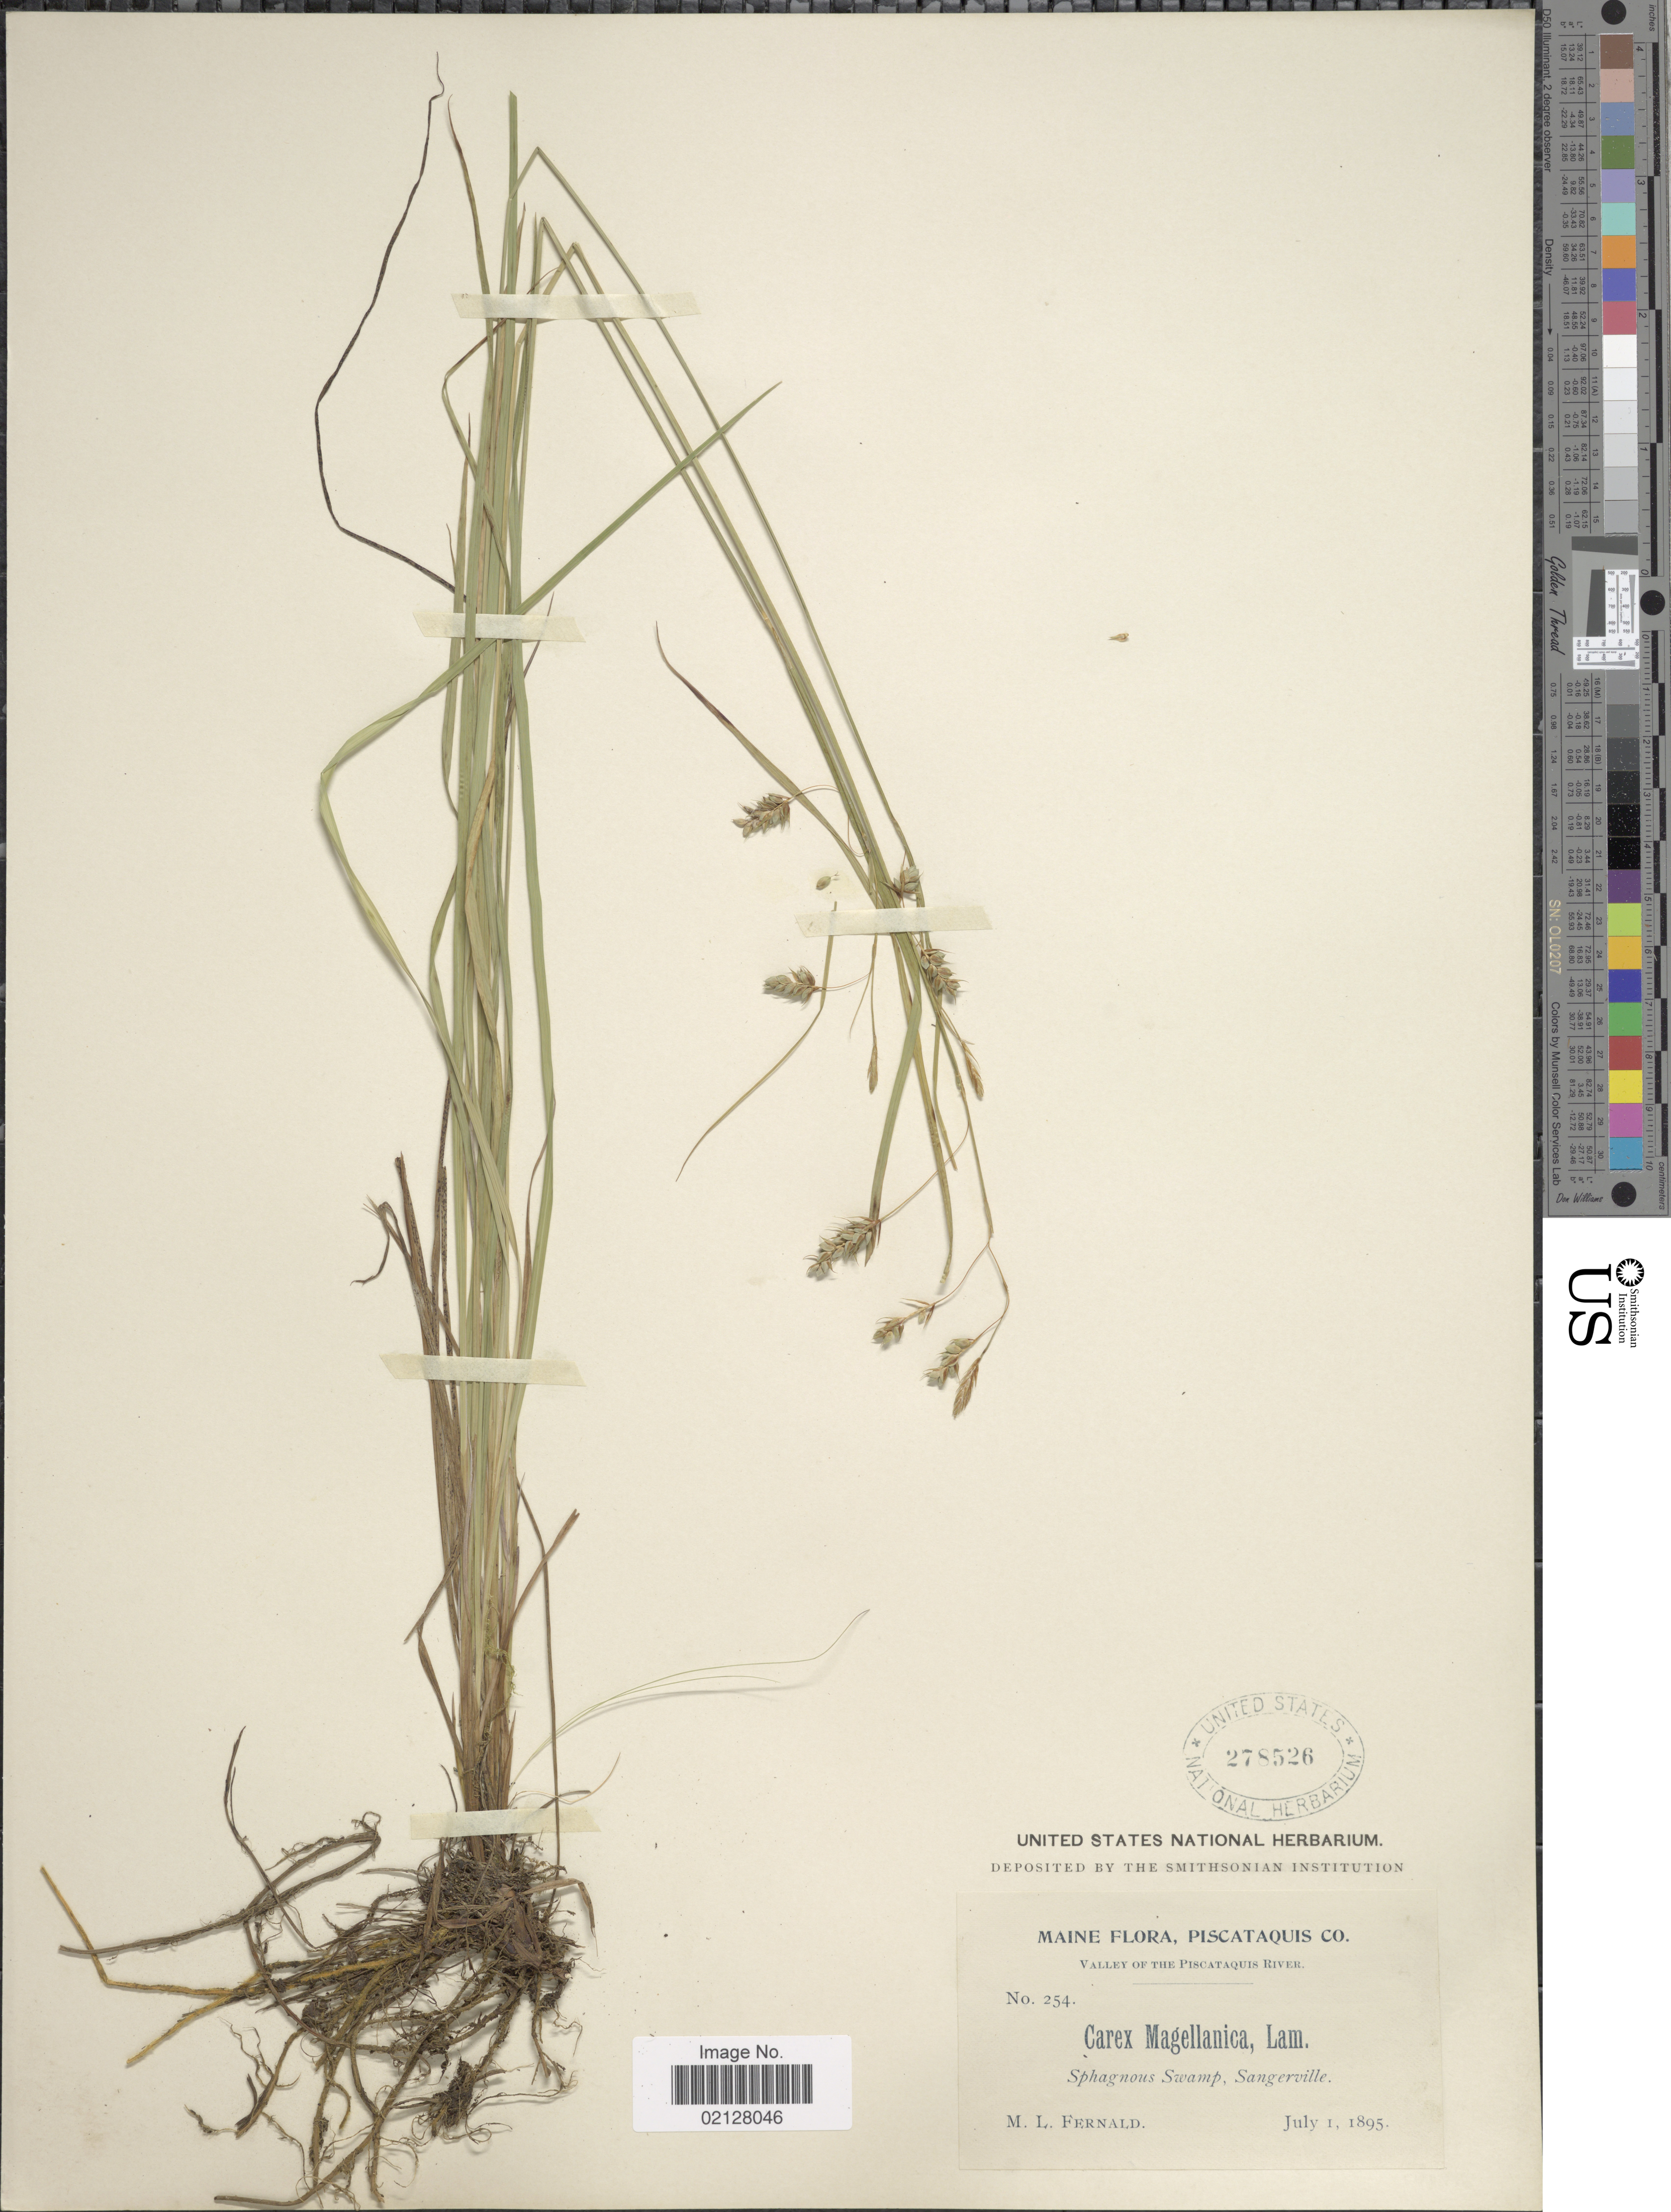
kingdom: Plantae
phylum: Tracheophyta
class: Liliopsida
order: Poales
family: Cyperaceae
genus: Carex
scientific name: Carex magellanica subsp. irrigua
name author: (Wahlenb.) Hiitonen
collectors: M. L. Fernald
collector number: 254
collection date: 1895-07-01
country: United States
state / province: Maine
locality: Piscataquis Co. Valley of the Piscataquis River. Sphagnous Swamp, Sangerville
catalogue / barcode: US 278526